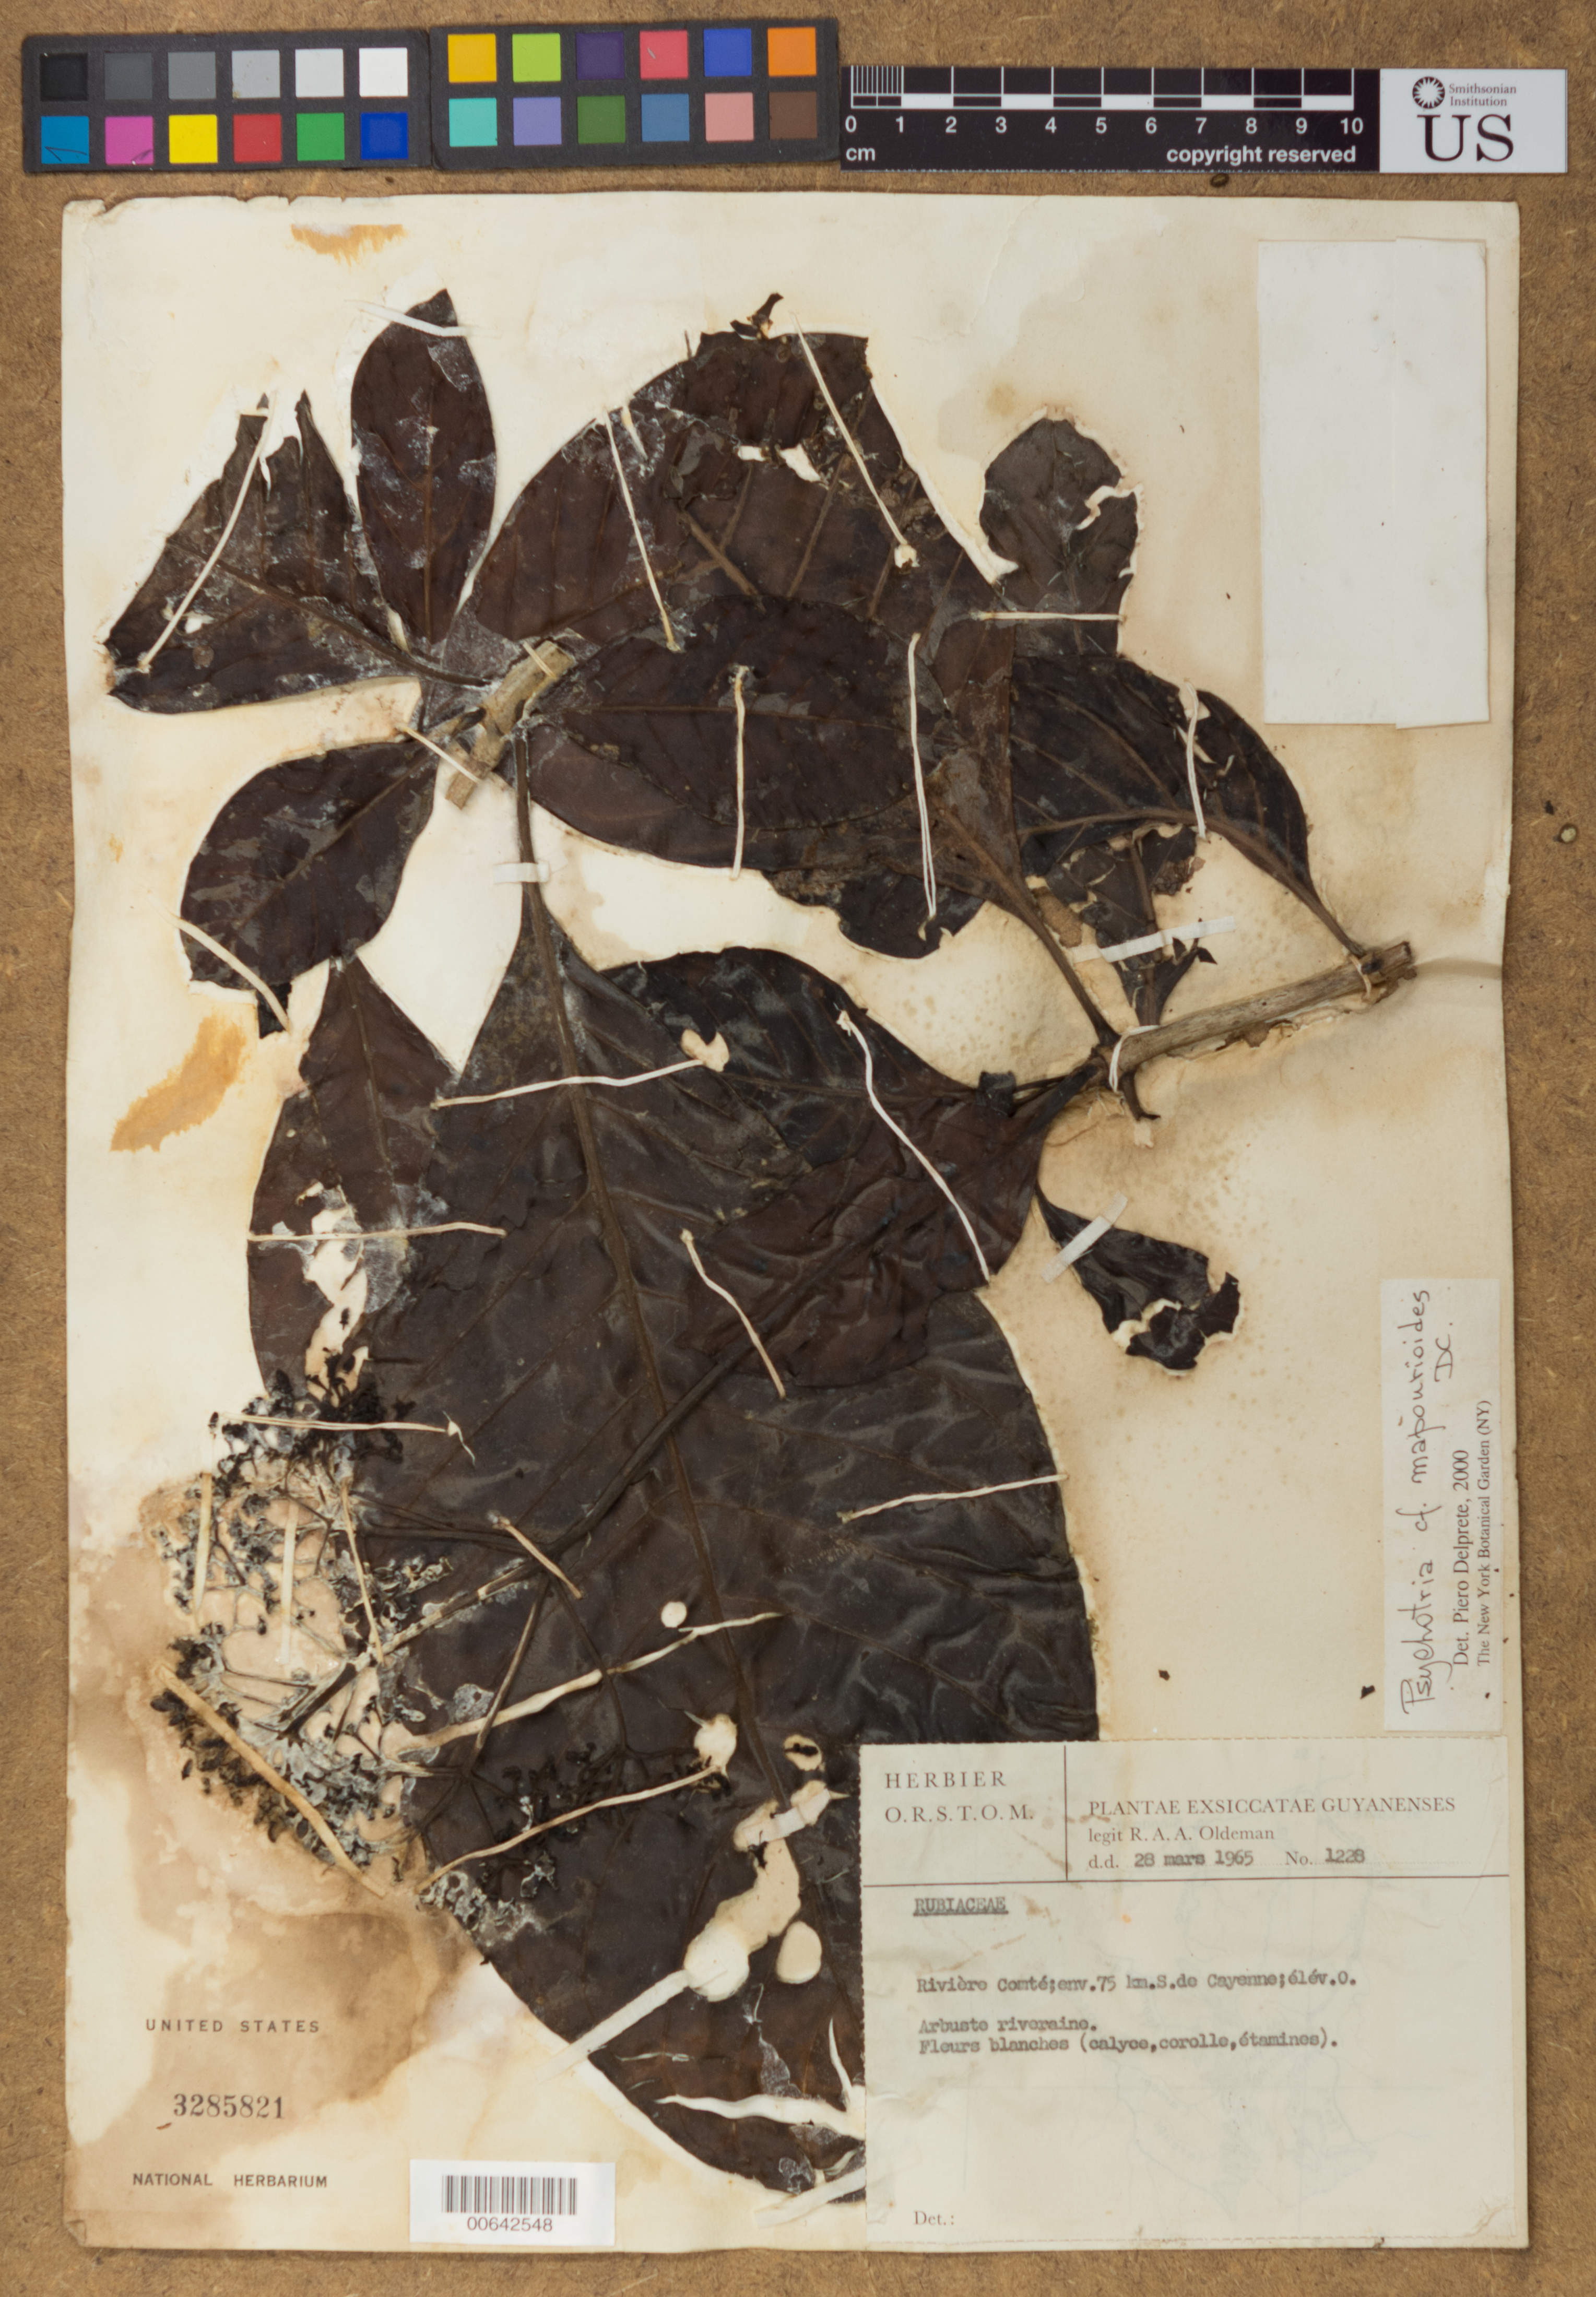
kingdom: Plantae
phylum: Tracheophyta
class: Magnoliopsida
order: Gentianales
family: Rubiaceae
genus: Psychotria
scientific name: Psychotria mapourioides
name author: DC.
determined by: Delprete, P. G., Herb. de Guyane Cay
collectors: R. Oldeman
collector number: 1228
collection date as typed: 28-Mar-65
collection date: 1965-03-28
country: French Guiana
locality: Rivière Comté, env. 75 km S de Cayenne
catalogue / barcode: US 3285821